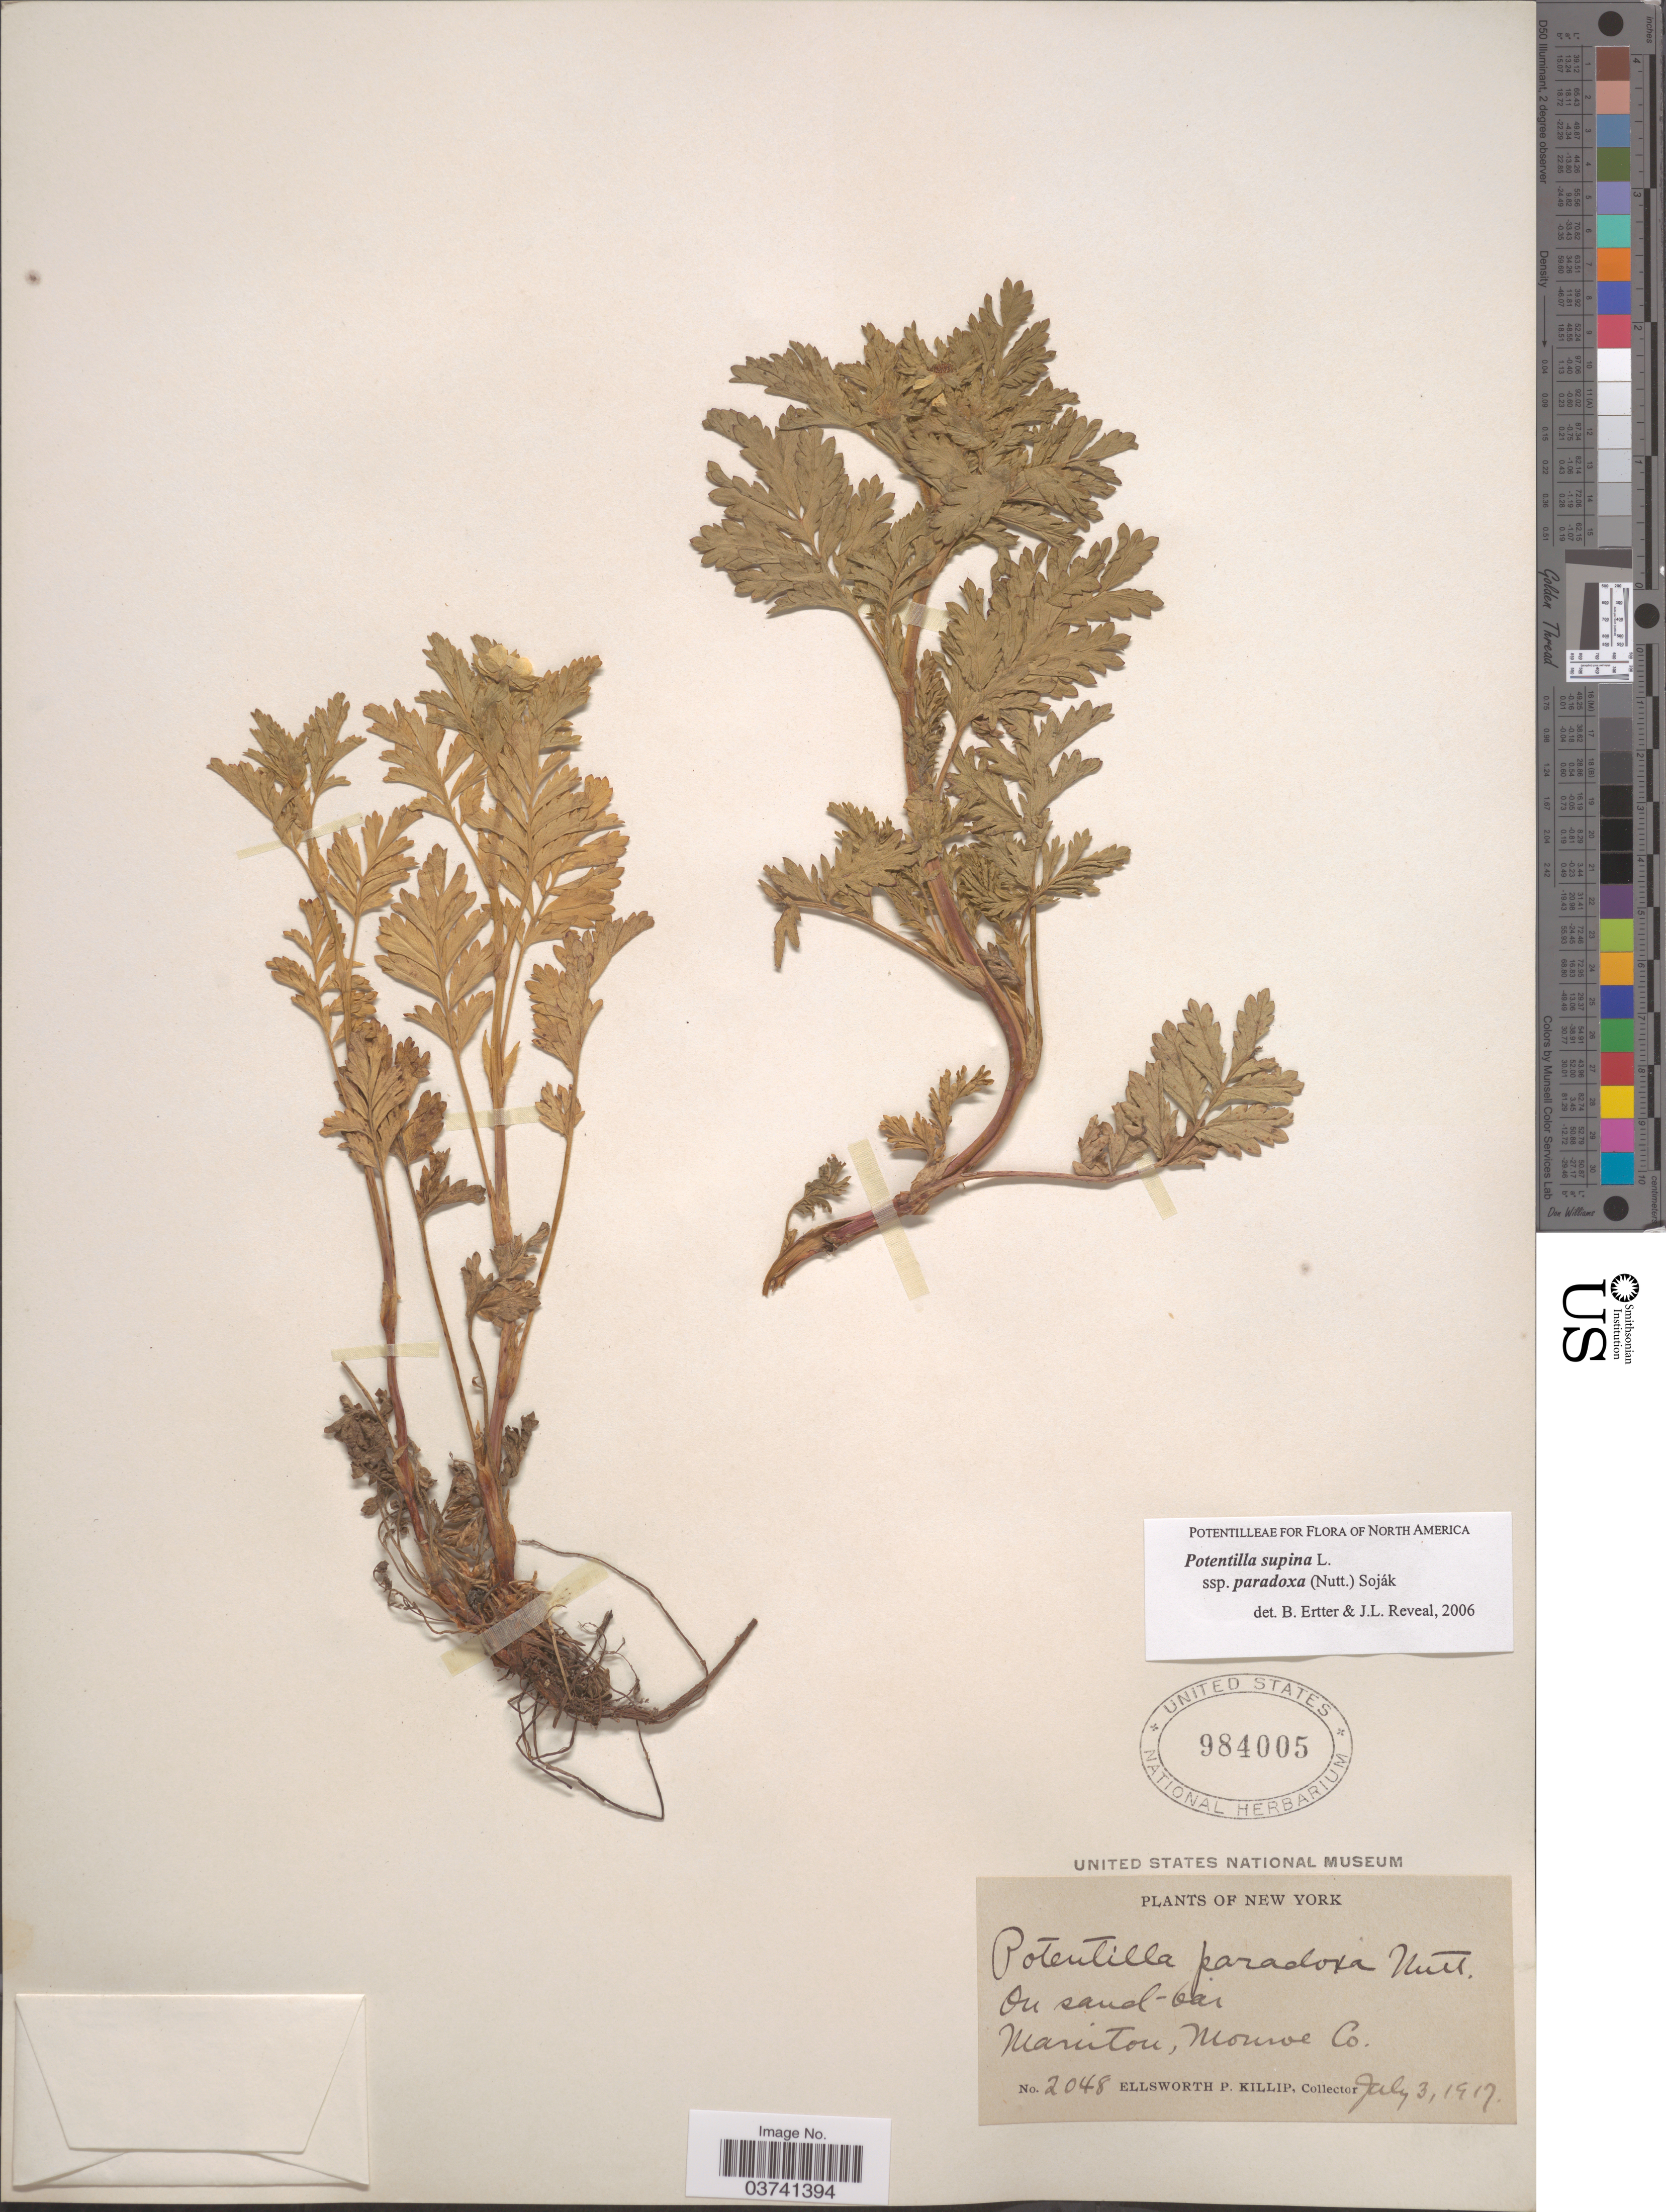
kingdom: Plantae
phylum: Tracheophyta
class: Magnoliopsida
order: Rosales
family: Rosaceae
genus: Potentilla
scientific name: Potentilla supina subsp. paradoxa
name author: (Nutt.) Soják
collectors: E. P. Killip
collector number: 2048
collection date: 1917-07-03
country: United States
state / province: New York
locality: Manitou, Monroe Co.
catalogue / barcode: US 984005